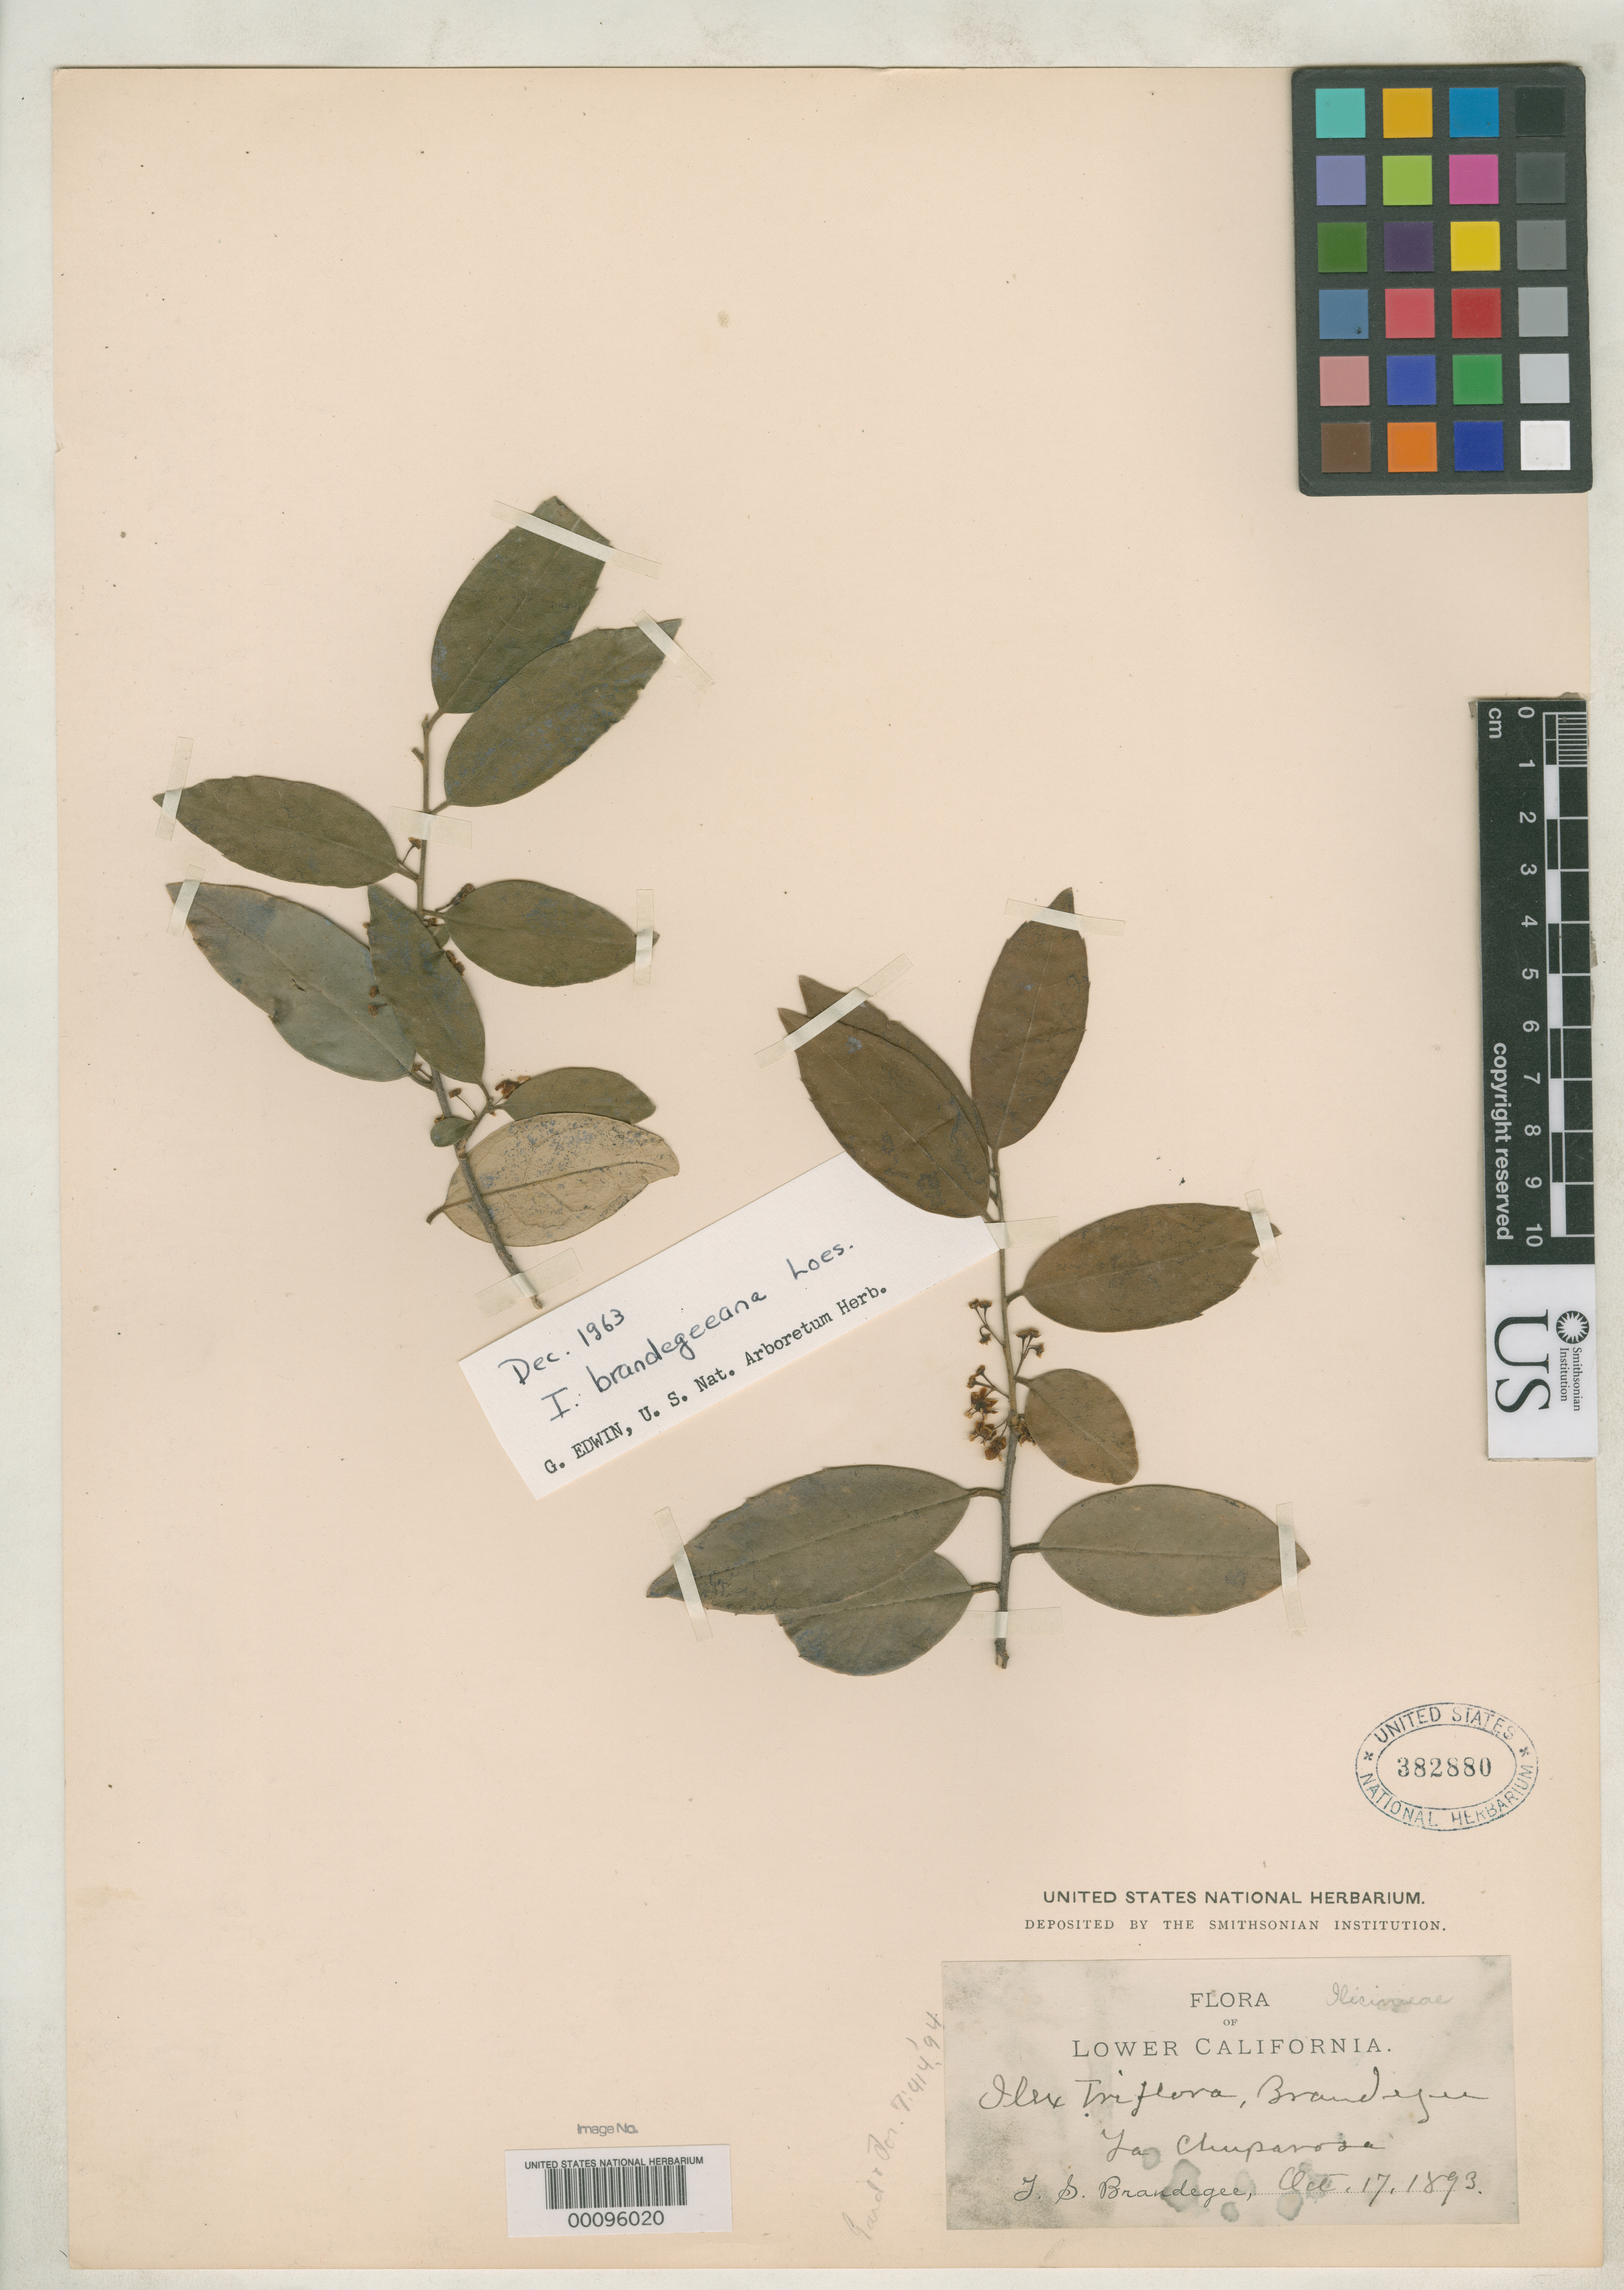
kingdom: Plantae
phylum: Tracheophyta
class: Magnoliopsida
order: Aquifoliales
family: Aquifoliaceae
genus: Ilex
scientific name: Ilex triflora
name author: Brandegee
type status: Type Collection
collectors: T. S. Brandegee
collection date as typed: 17 Oct 1893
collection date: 1893-10-17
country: Mexico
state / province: Baja California Norte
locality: La Chuparosa.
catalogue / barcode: US 382880